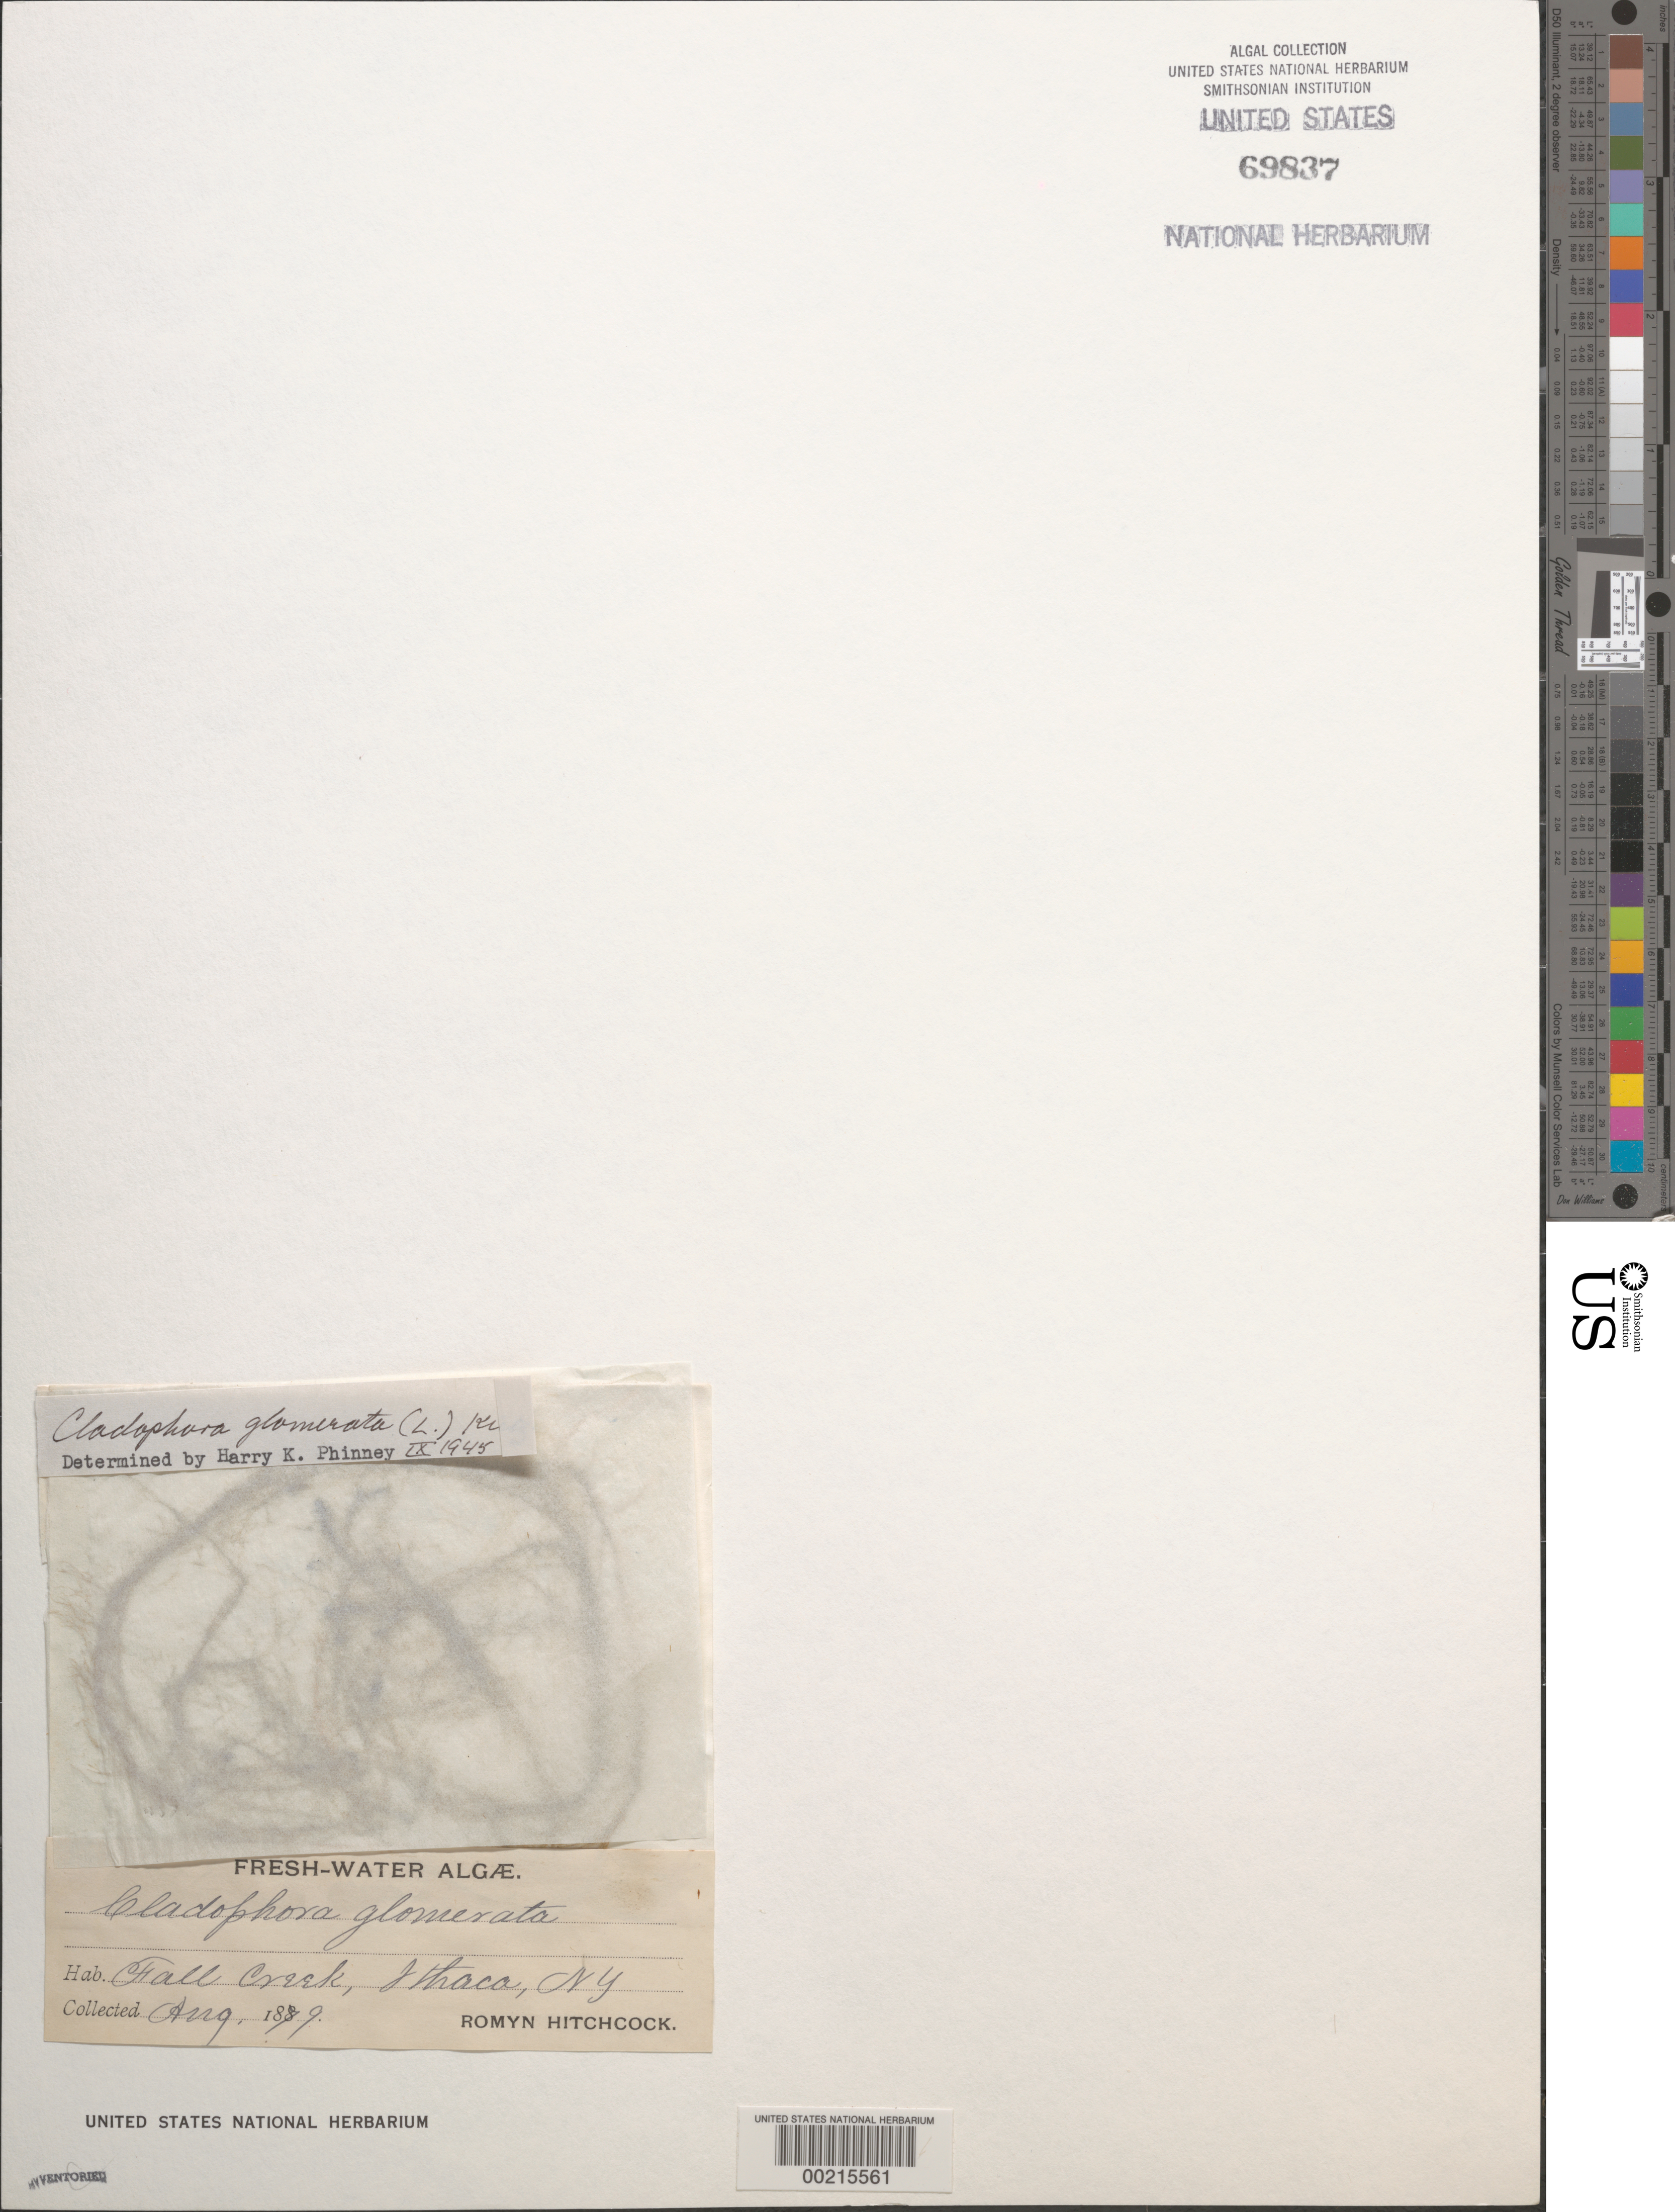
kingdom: Plantae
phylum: Chlorophyta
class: Ulvophyceae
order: Cladophorales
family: Cladophoraceae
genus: Cladophora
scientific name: Cladophora glomerata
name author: (L.) Kütz.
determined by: Phinney, H. K.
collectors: R. Hitchcock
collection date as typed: Aug 1879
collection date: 1879-08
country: United States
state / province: New York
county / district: Tompkins County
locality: Ithaca, Fall Creek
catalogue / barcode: US 69837